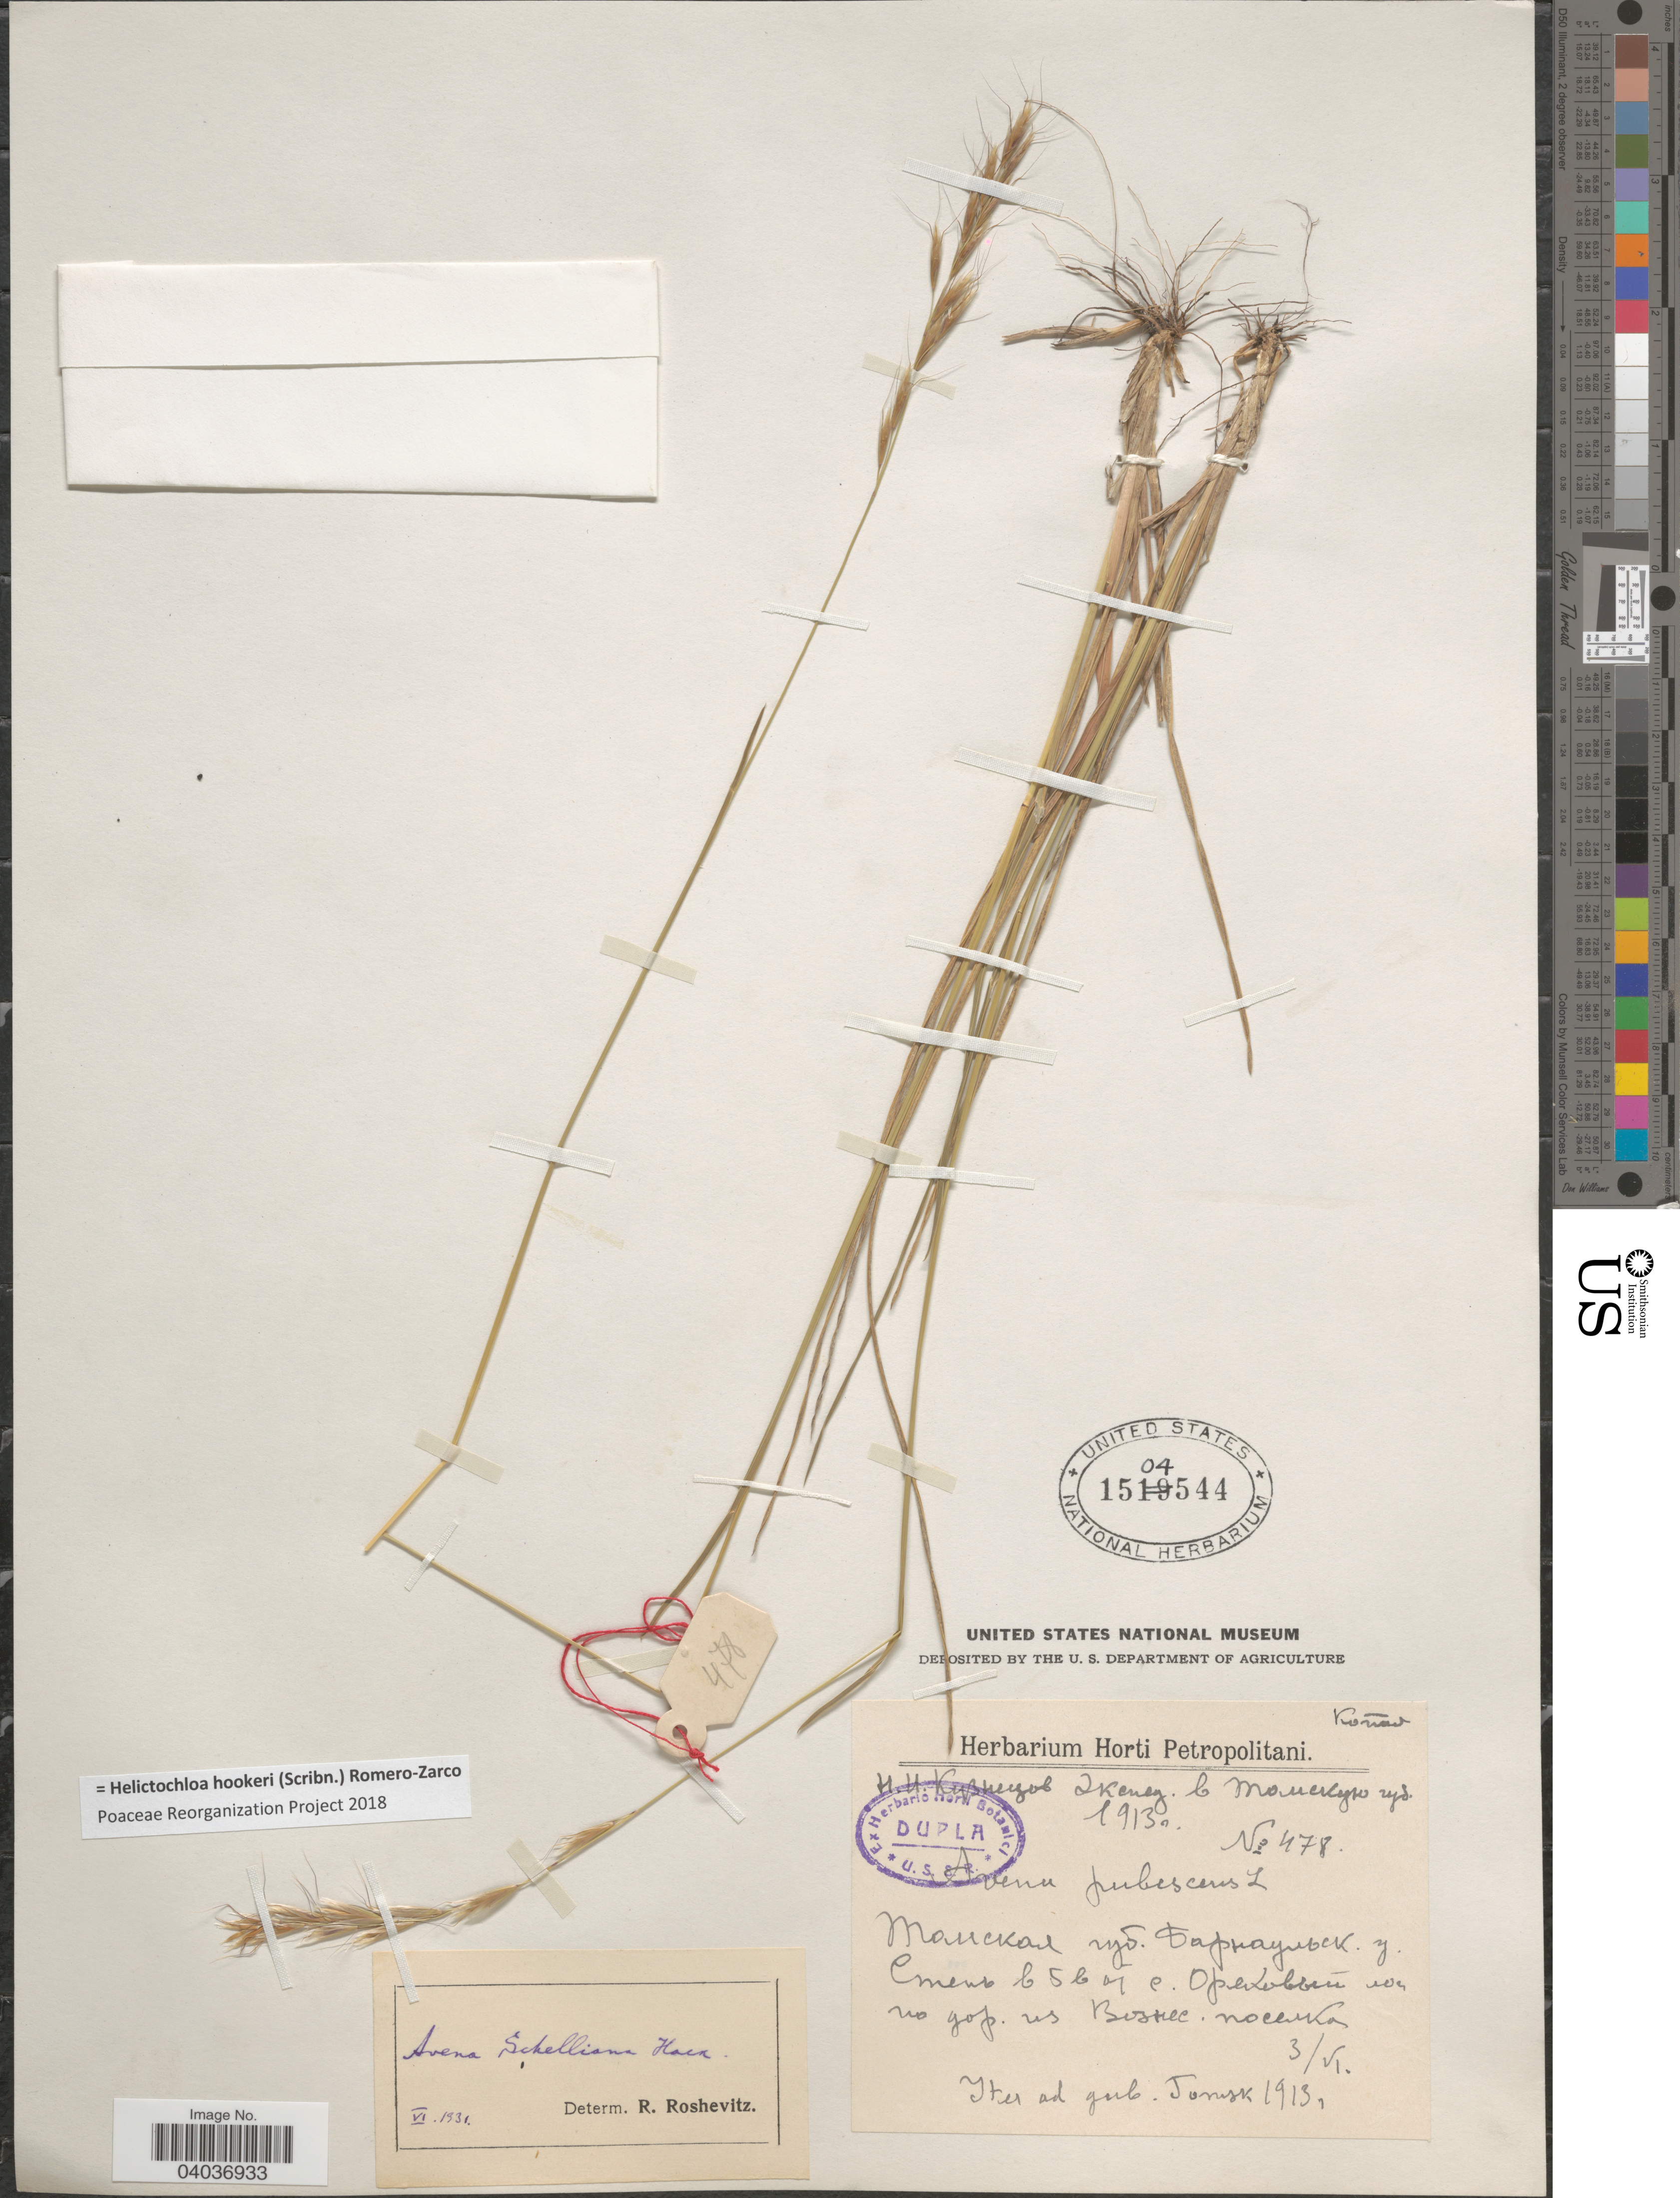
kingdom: Plantae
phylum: Tracheophyta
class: Liliopsida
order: Poales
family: Poaceae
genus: Helictochloa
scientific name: Helictochloa hookeri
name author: (Scribn.) Romero Zarco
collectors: N. Kuznetsov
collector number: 478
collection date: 1913-06-03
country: Russian Federation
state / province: Altai Republic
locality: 5 km from village Orekhovo on the road to Voznesenka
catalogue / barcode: US 1504544